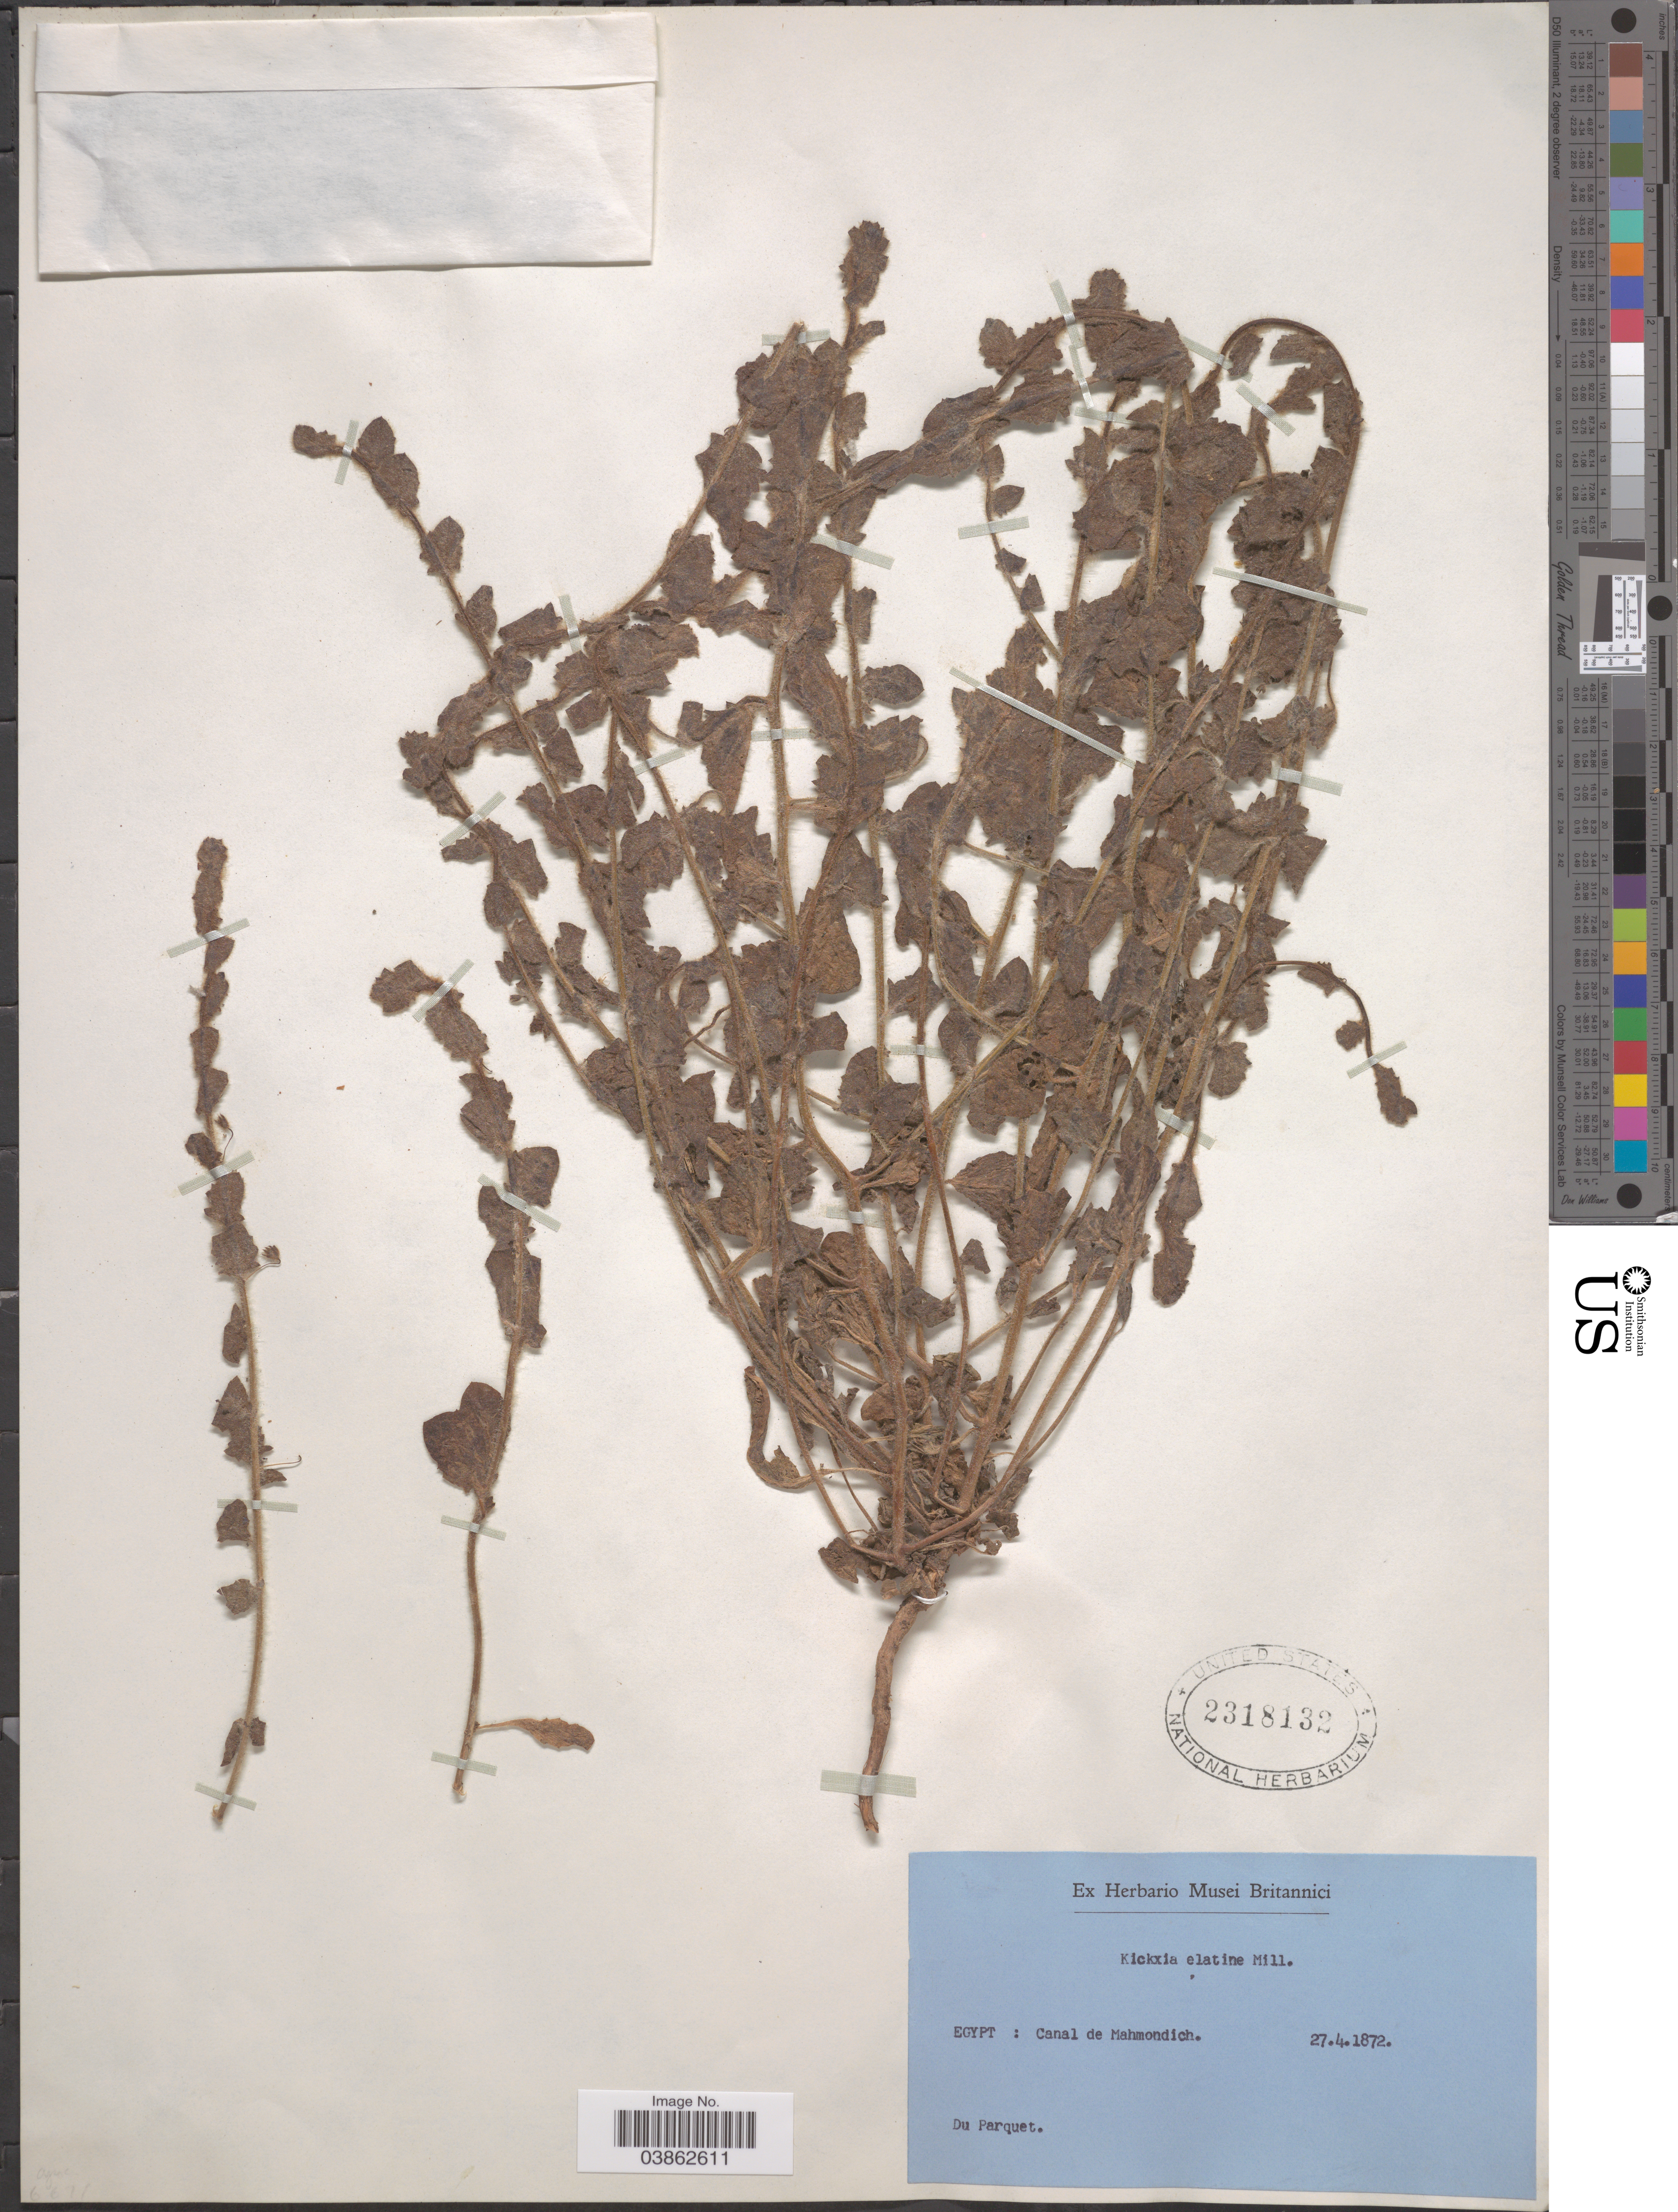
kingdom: Plantae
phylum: Tracheophyta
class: Magnoliopsida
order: Lamiales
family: Plantaginaceae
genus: Elatinoides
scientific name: Elatinoides elatine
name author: (L.) Wettst.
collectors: ex herb. Musei Britannici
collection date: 1872-04-27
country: Egypt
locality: Canal de Mahmondich. Du Parquet.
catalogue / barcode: US 2318132